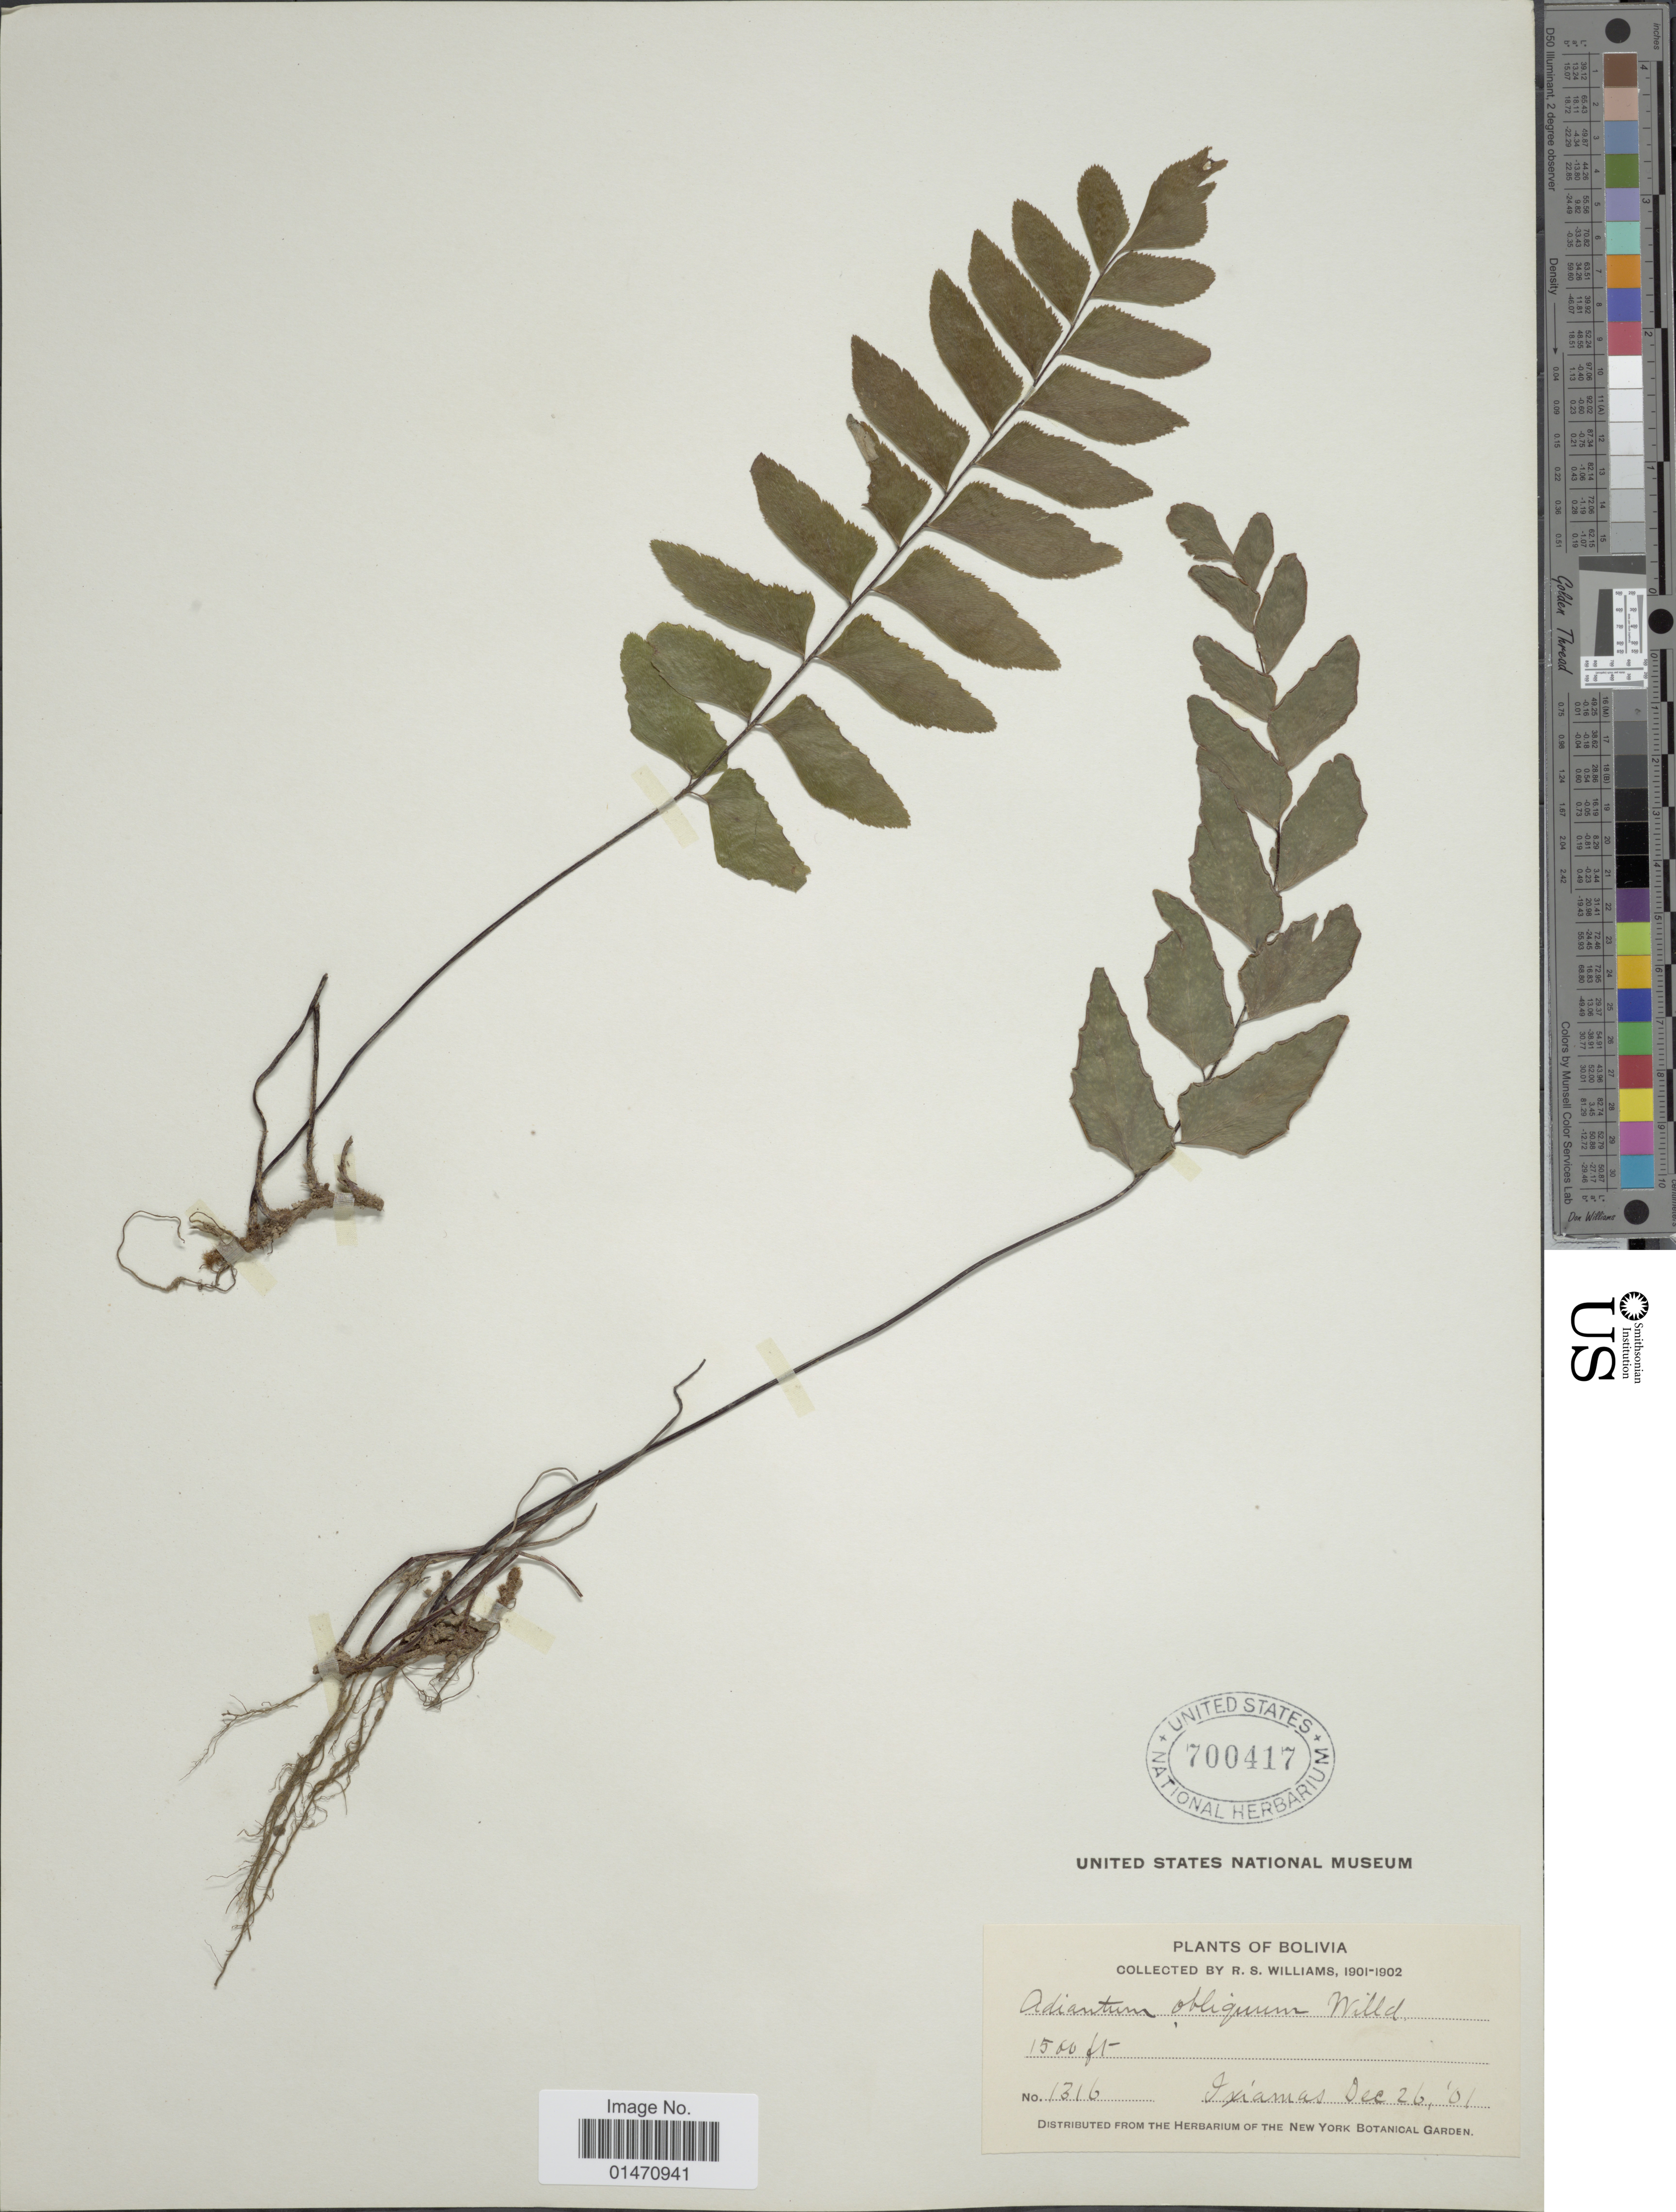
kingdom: Plantae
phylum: Tracheophyta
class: Polypodiopsida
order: Polypodiales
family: Pteridaceae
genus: Adiantum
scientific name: Adiantum petiolatum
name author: Desv.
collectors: R. S. Williams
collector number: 1316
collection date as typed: Dec. 26, '01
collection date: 1901-12-26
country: Bolivia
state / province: La Paz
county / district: Iturralde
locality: Ixiamas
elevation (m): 457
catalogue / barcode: US 700417